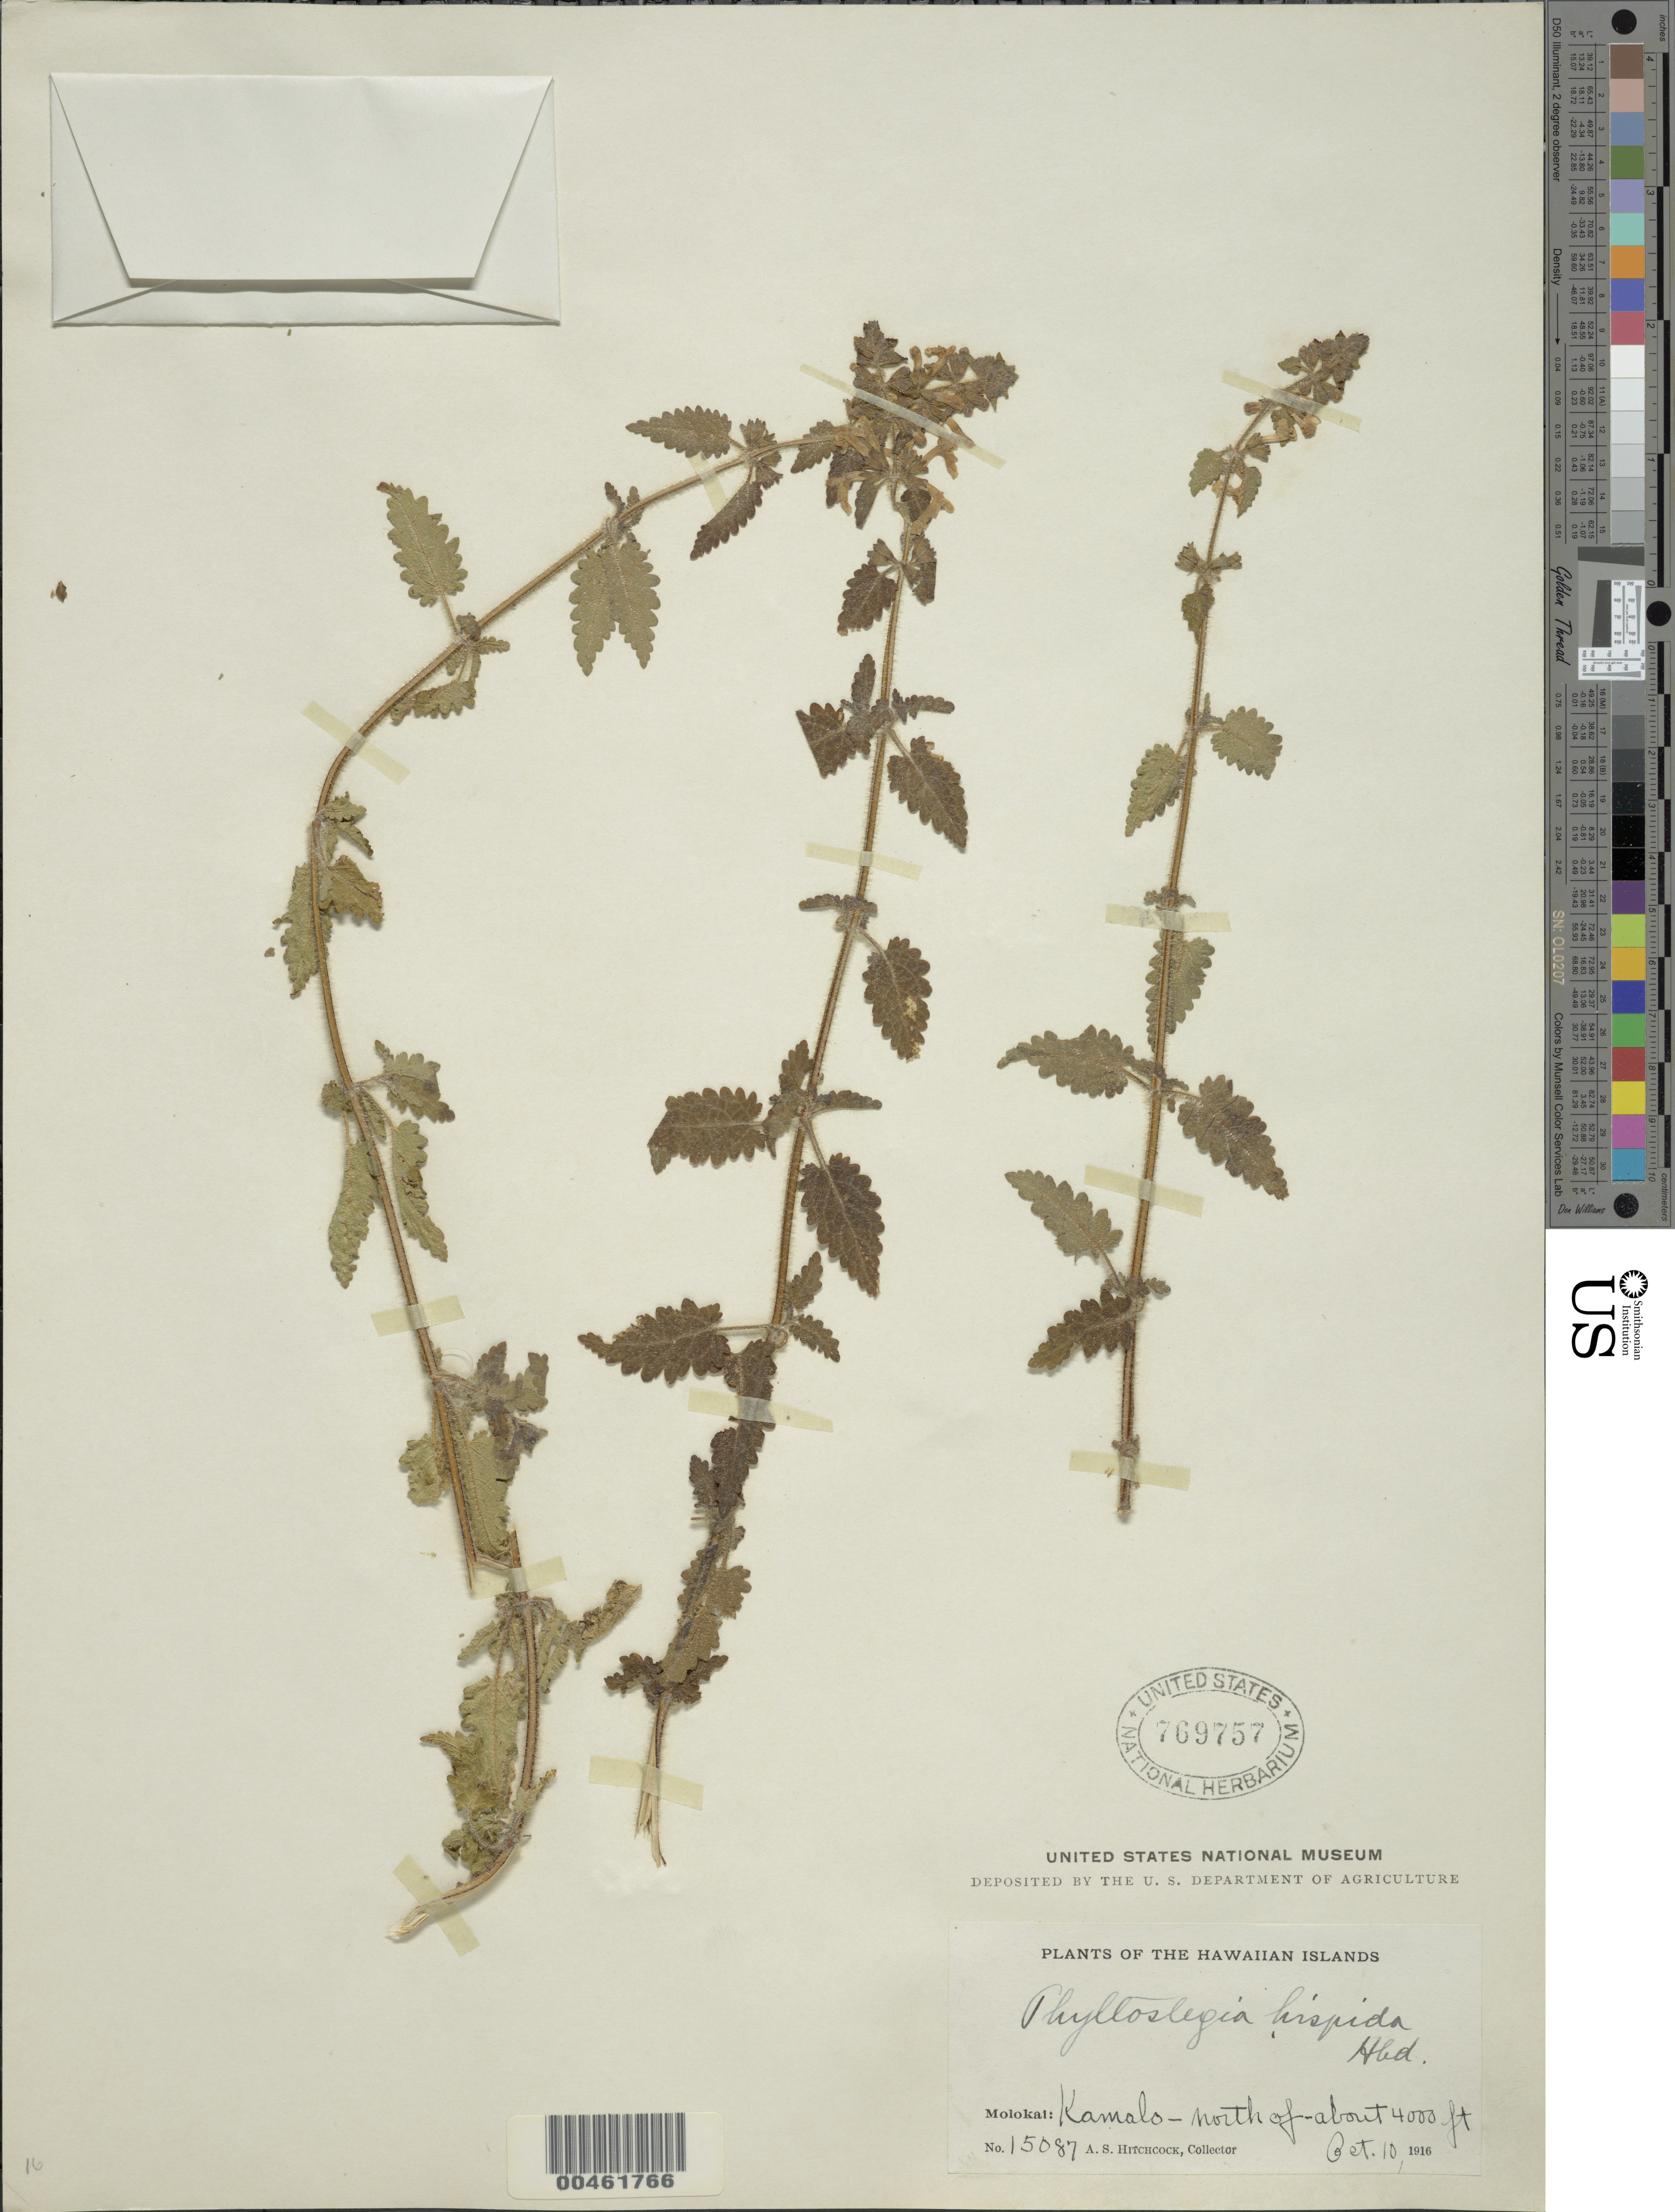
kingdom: Plantae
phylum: Tracheophyta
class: Magnoliopsida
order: Lamiales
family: Lamiaceae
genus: Phyllostegia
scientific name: Phyllostegia hispida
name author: Hillebr.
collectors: A. S. Hitchcock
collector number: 15087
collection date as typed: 10 Oct 1916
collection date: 1916-10-10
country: United States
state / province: Hawaii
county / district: Maui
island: Moloka'i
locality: Kamalo, north of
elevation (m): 1219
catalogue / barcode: US 769757